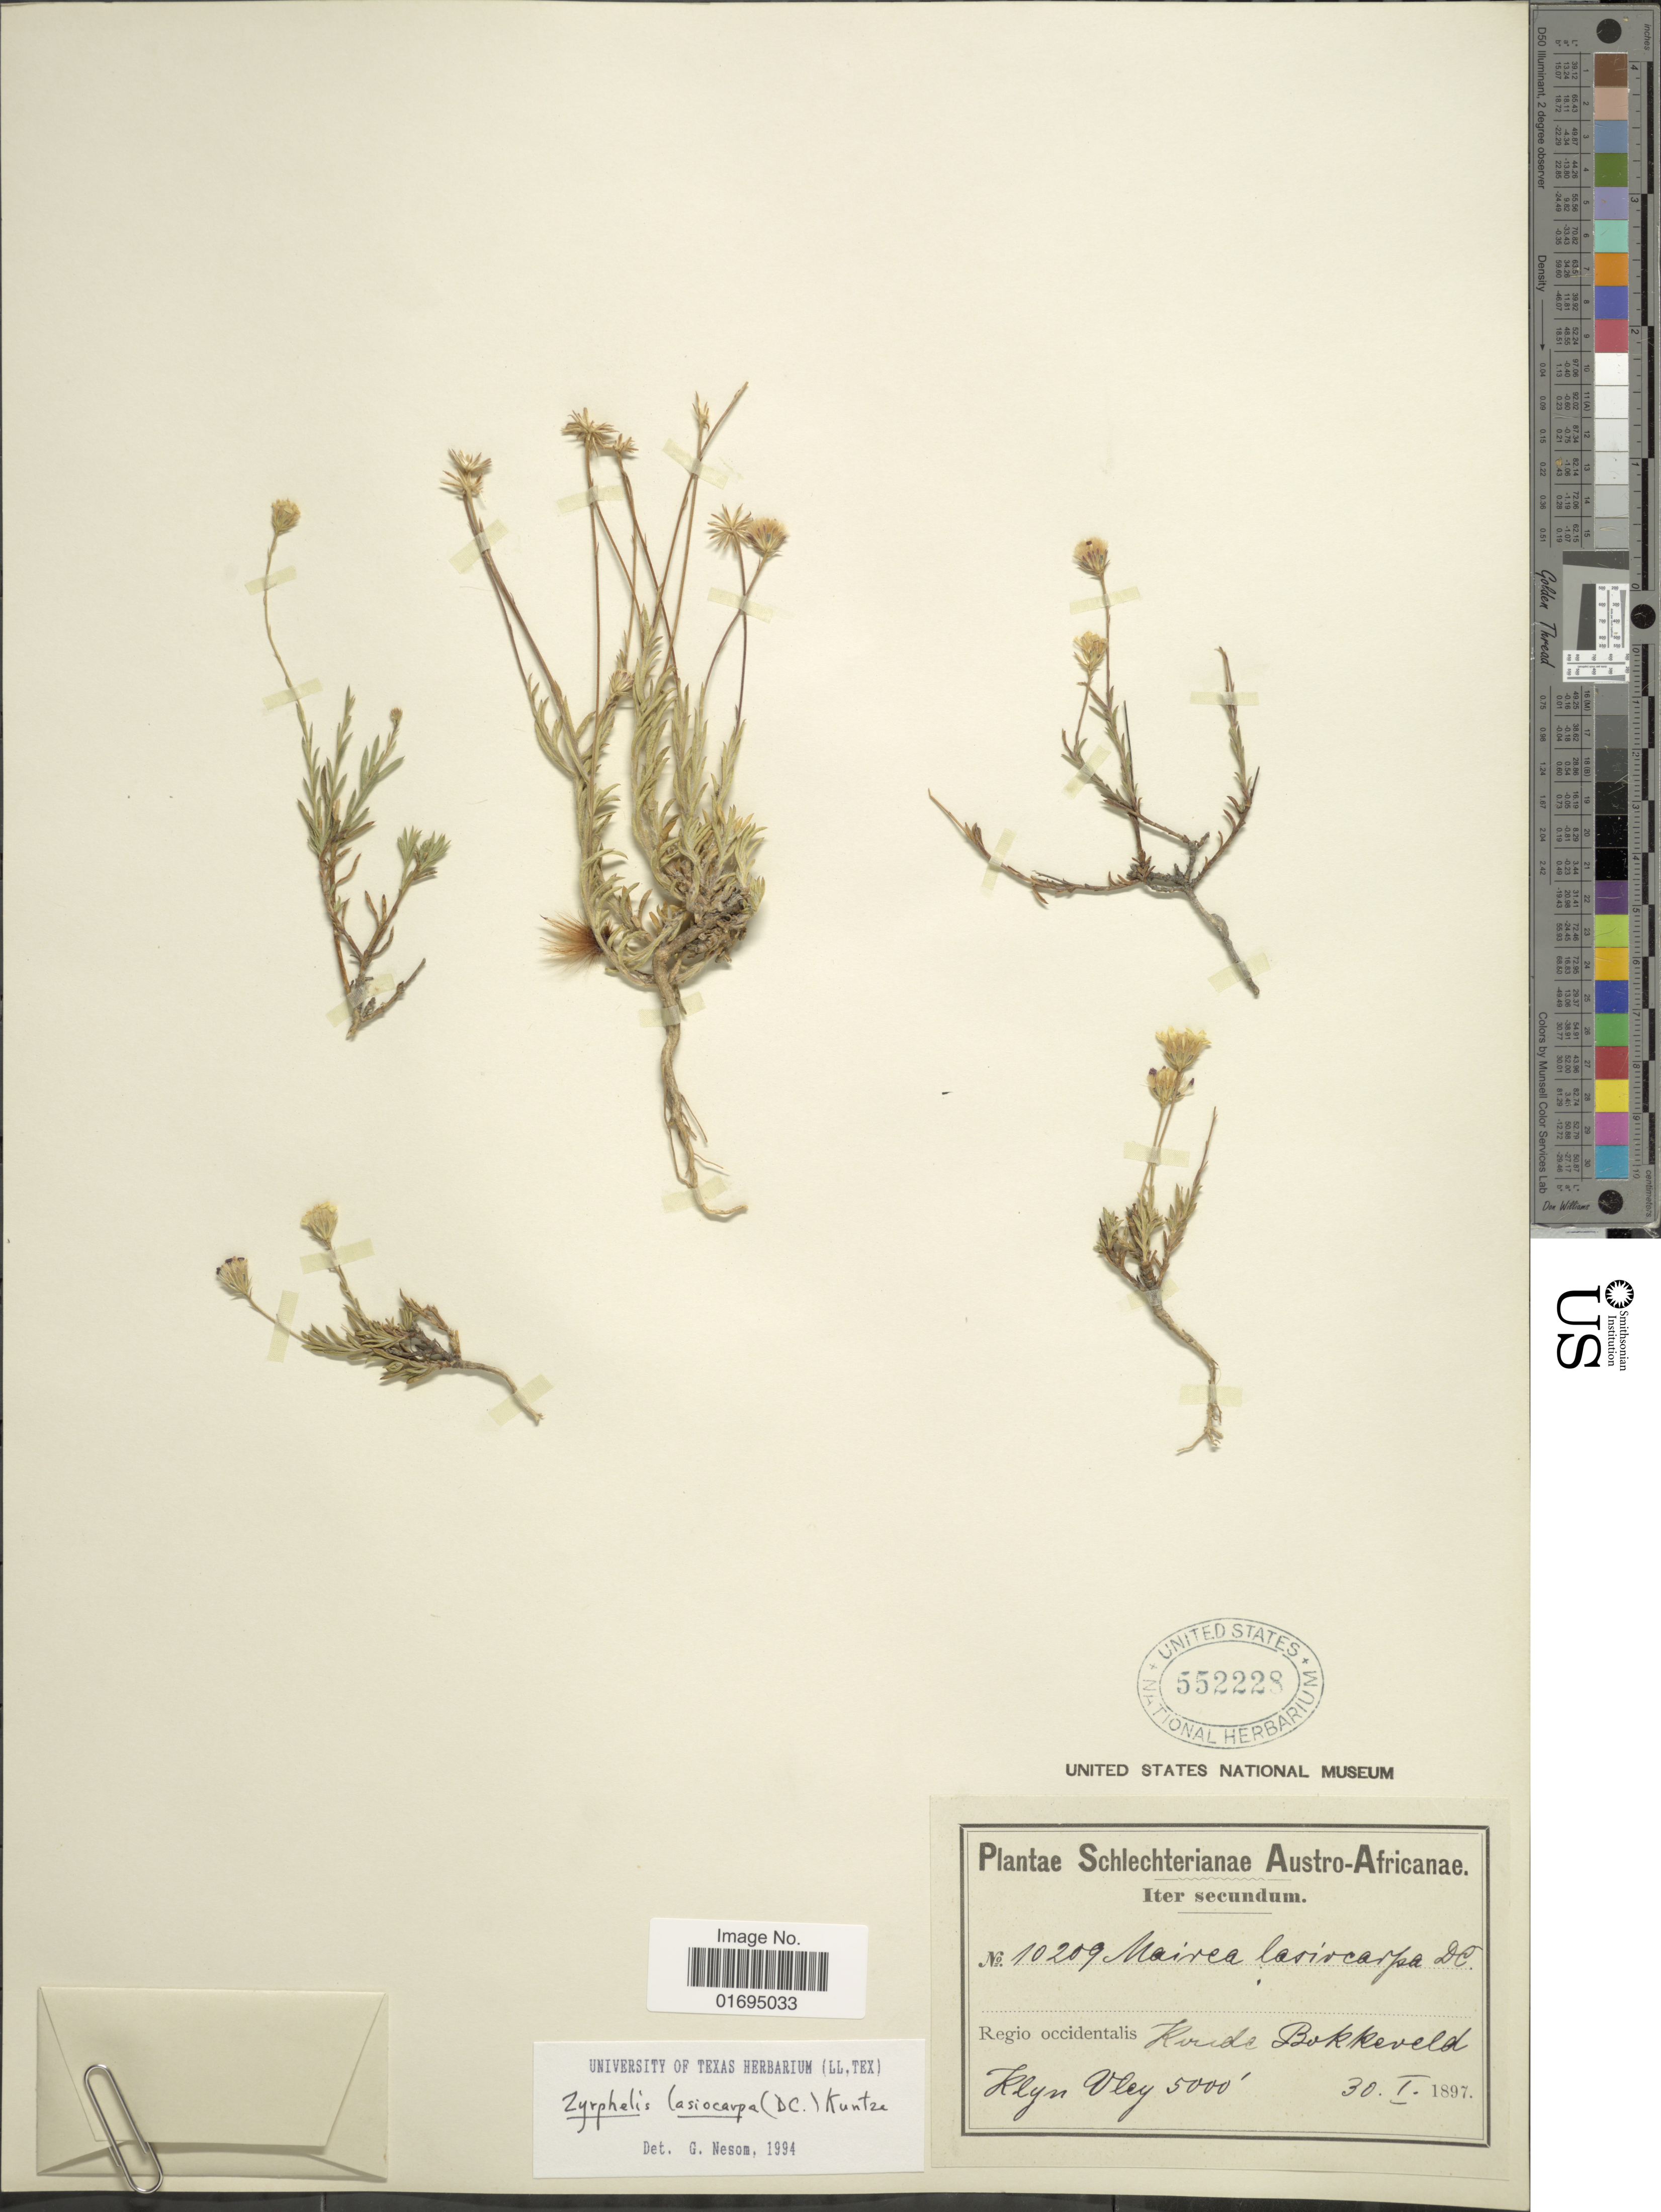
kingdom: Plantae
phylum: Tracheophyta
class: Magnoliopsida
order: Asterales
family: Asteraceae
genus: Zyrphelis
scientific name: Zyrphelis lasiocarpa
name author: (DC.) Kuntze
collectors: Schlechter, --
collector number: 10209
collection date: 1897-01-30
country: South Africa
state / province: Western Cape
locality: Austro-Africanae, Regio occidentalis, Koue Bokkeveld, Klyn Valley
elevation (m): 1524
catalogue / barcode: US 552228